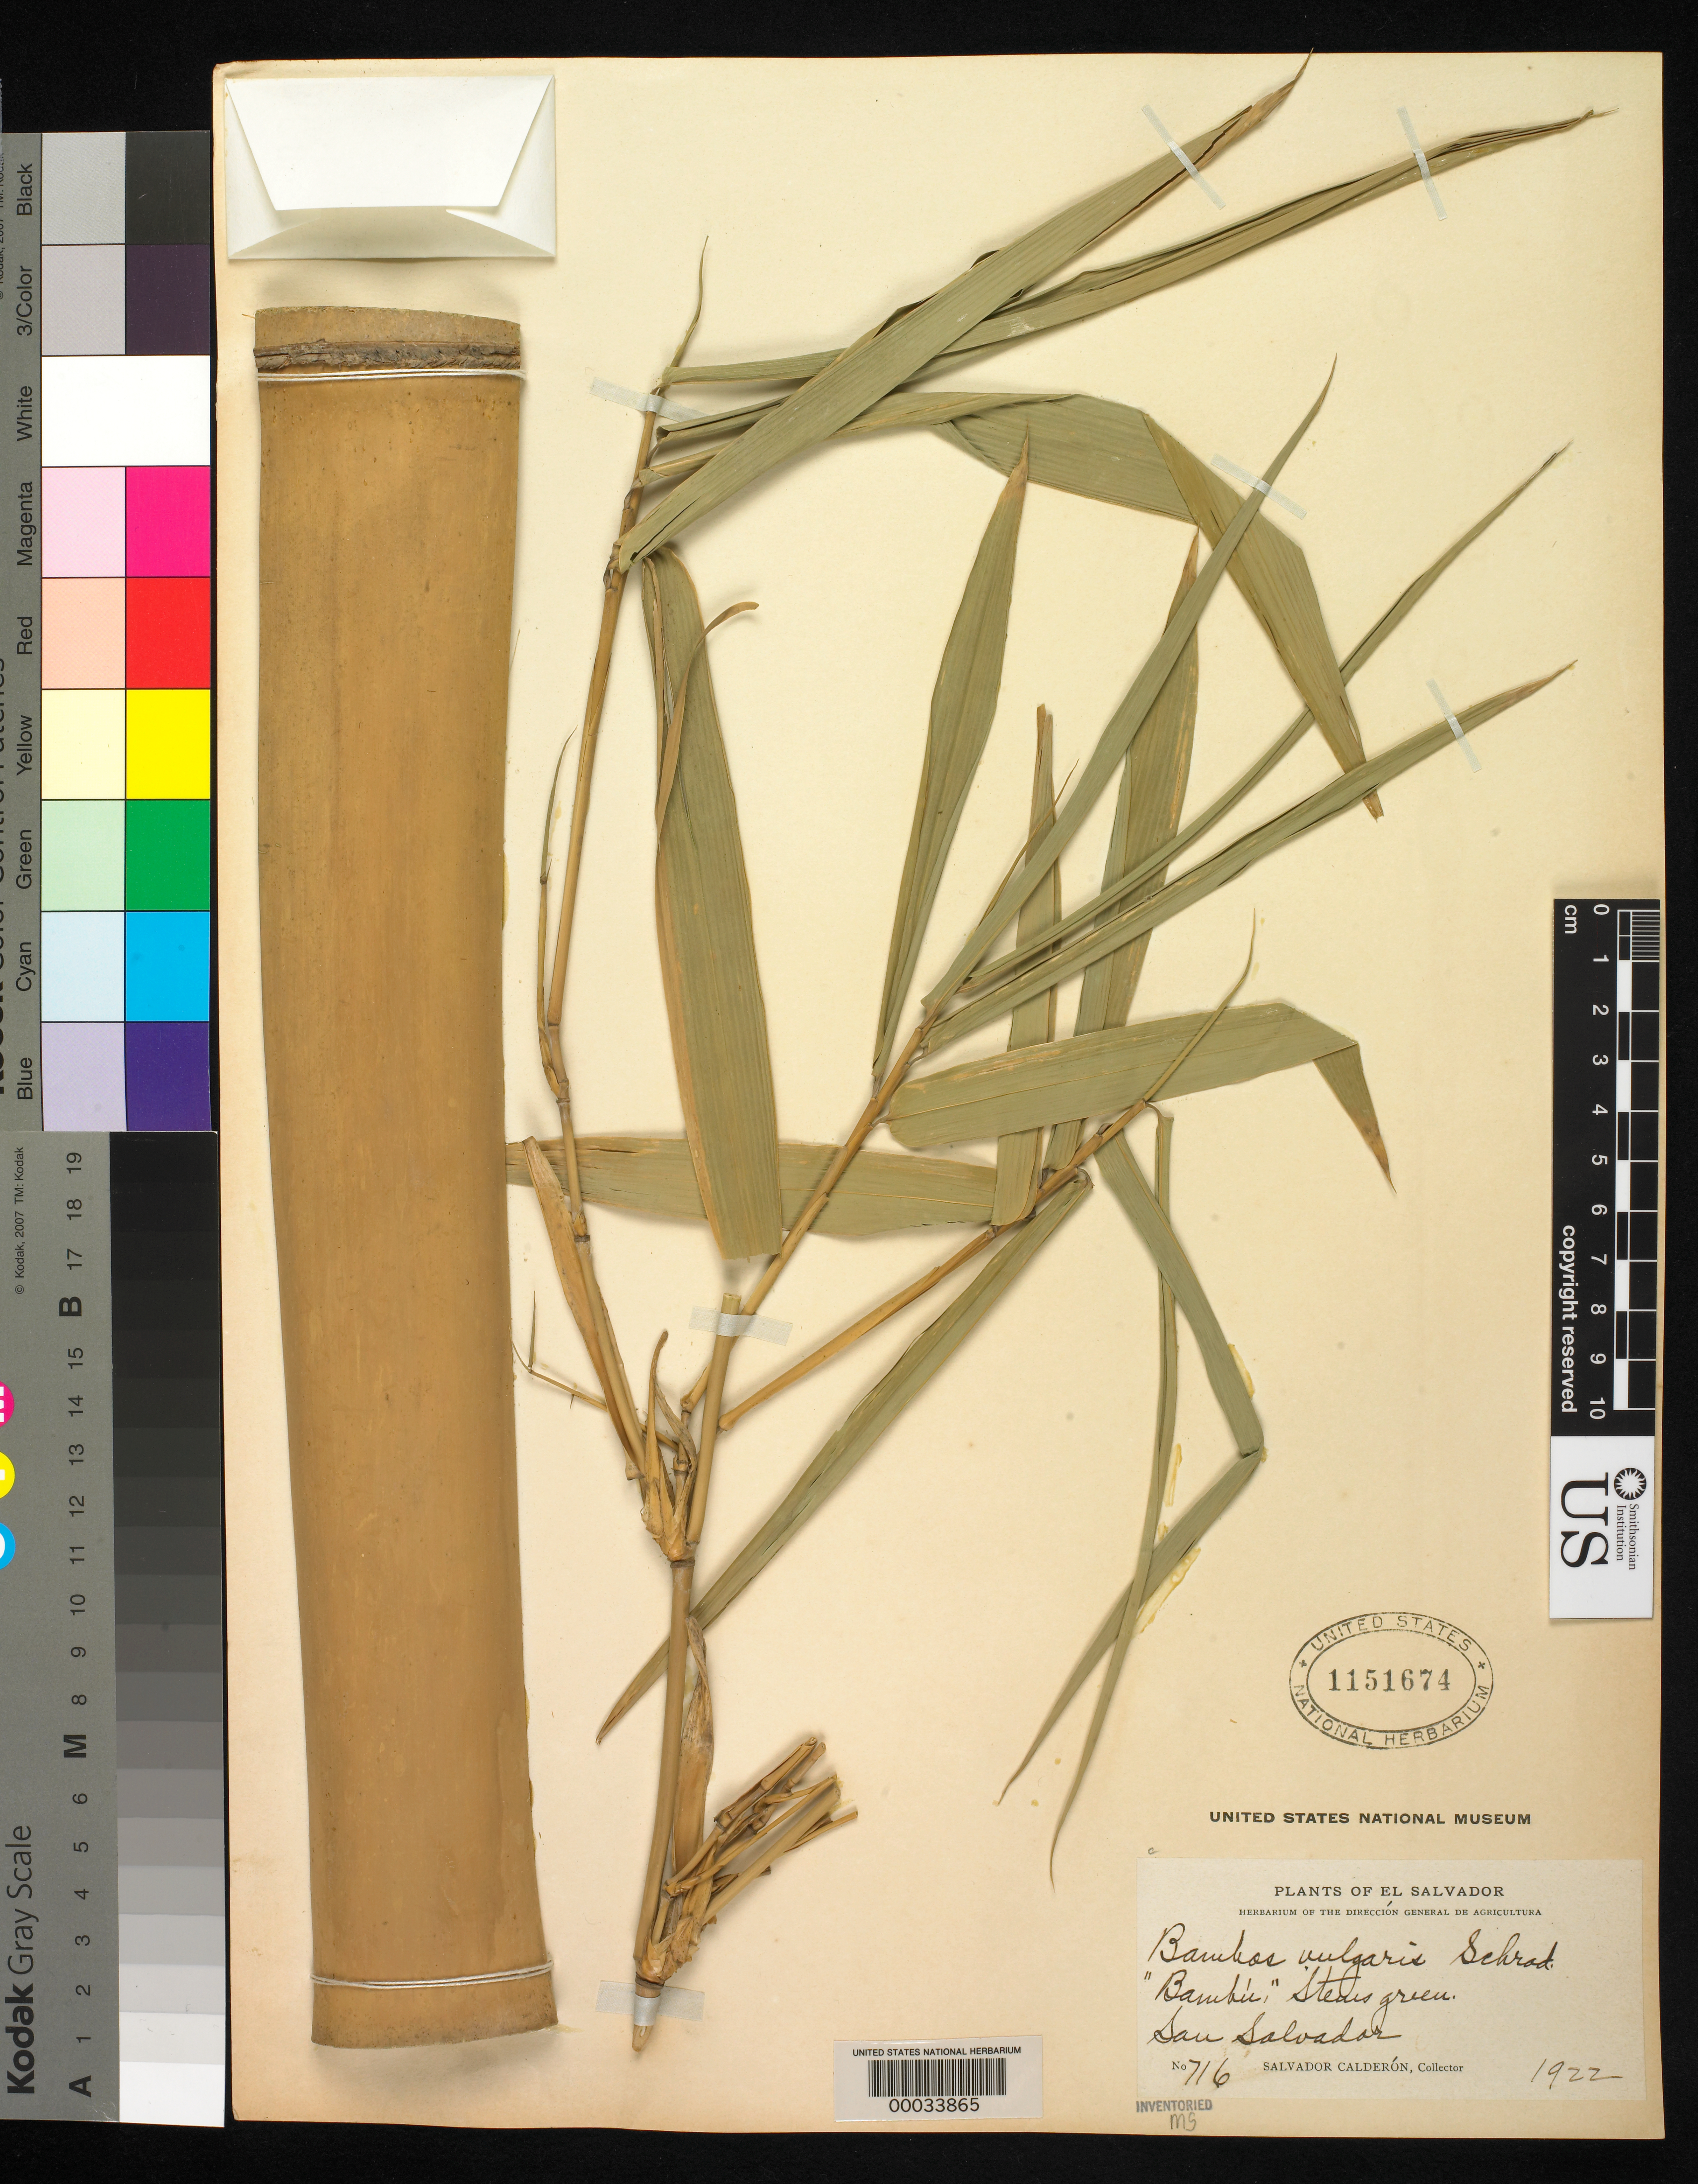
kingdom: Plantae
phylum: Tracheophyta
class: Liliopsida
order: Poales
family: Poaceae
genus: Bambusa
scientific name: Bambusa vulgaris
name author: Schrad. ex J.C. Wendl.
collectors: S. Calderón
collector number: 716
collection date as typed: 1922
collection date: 1922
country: El Salvador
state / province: San Salvador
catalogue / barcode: US 1151674